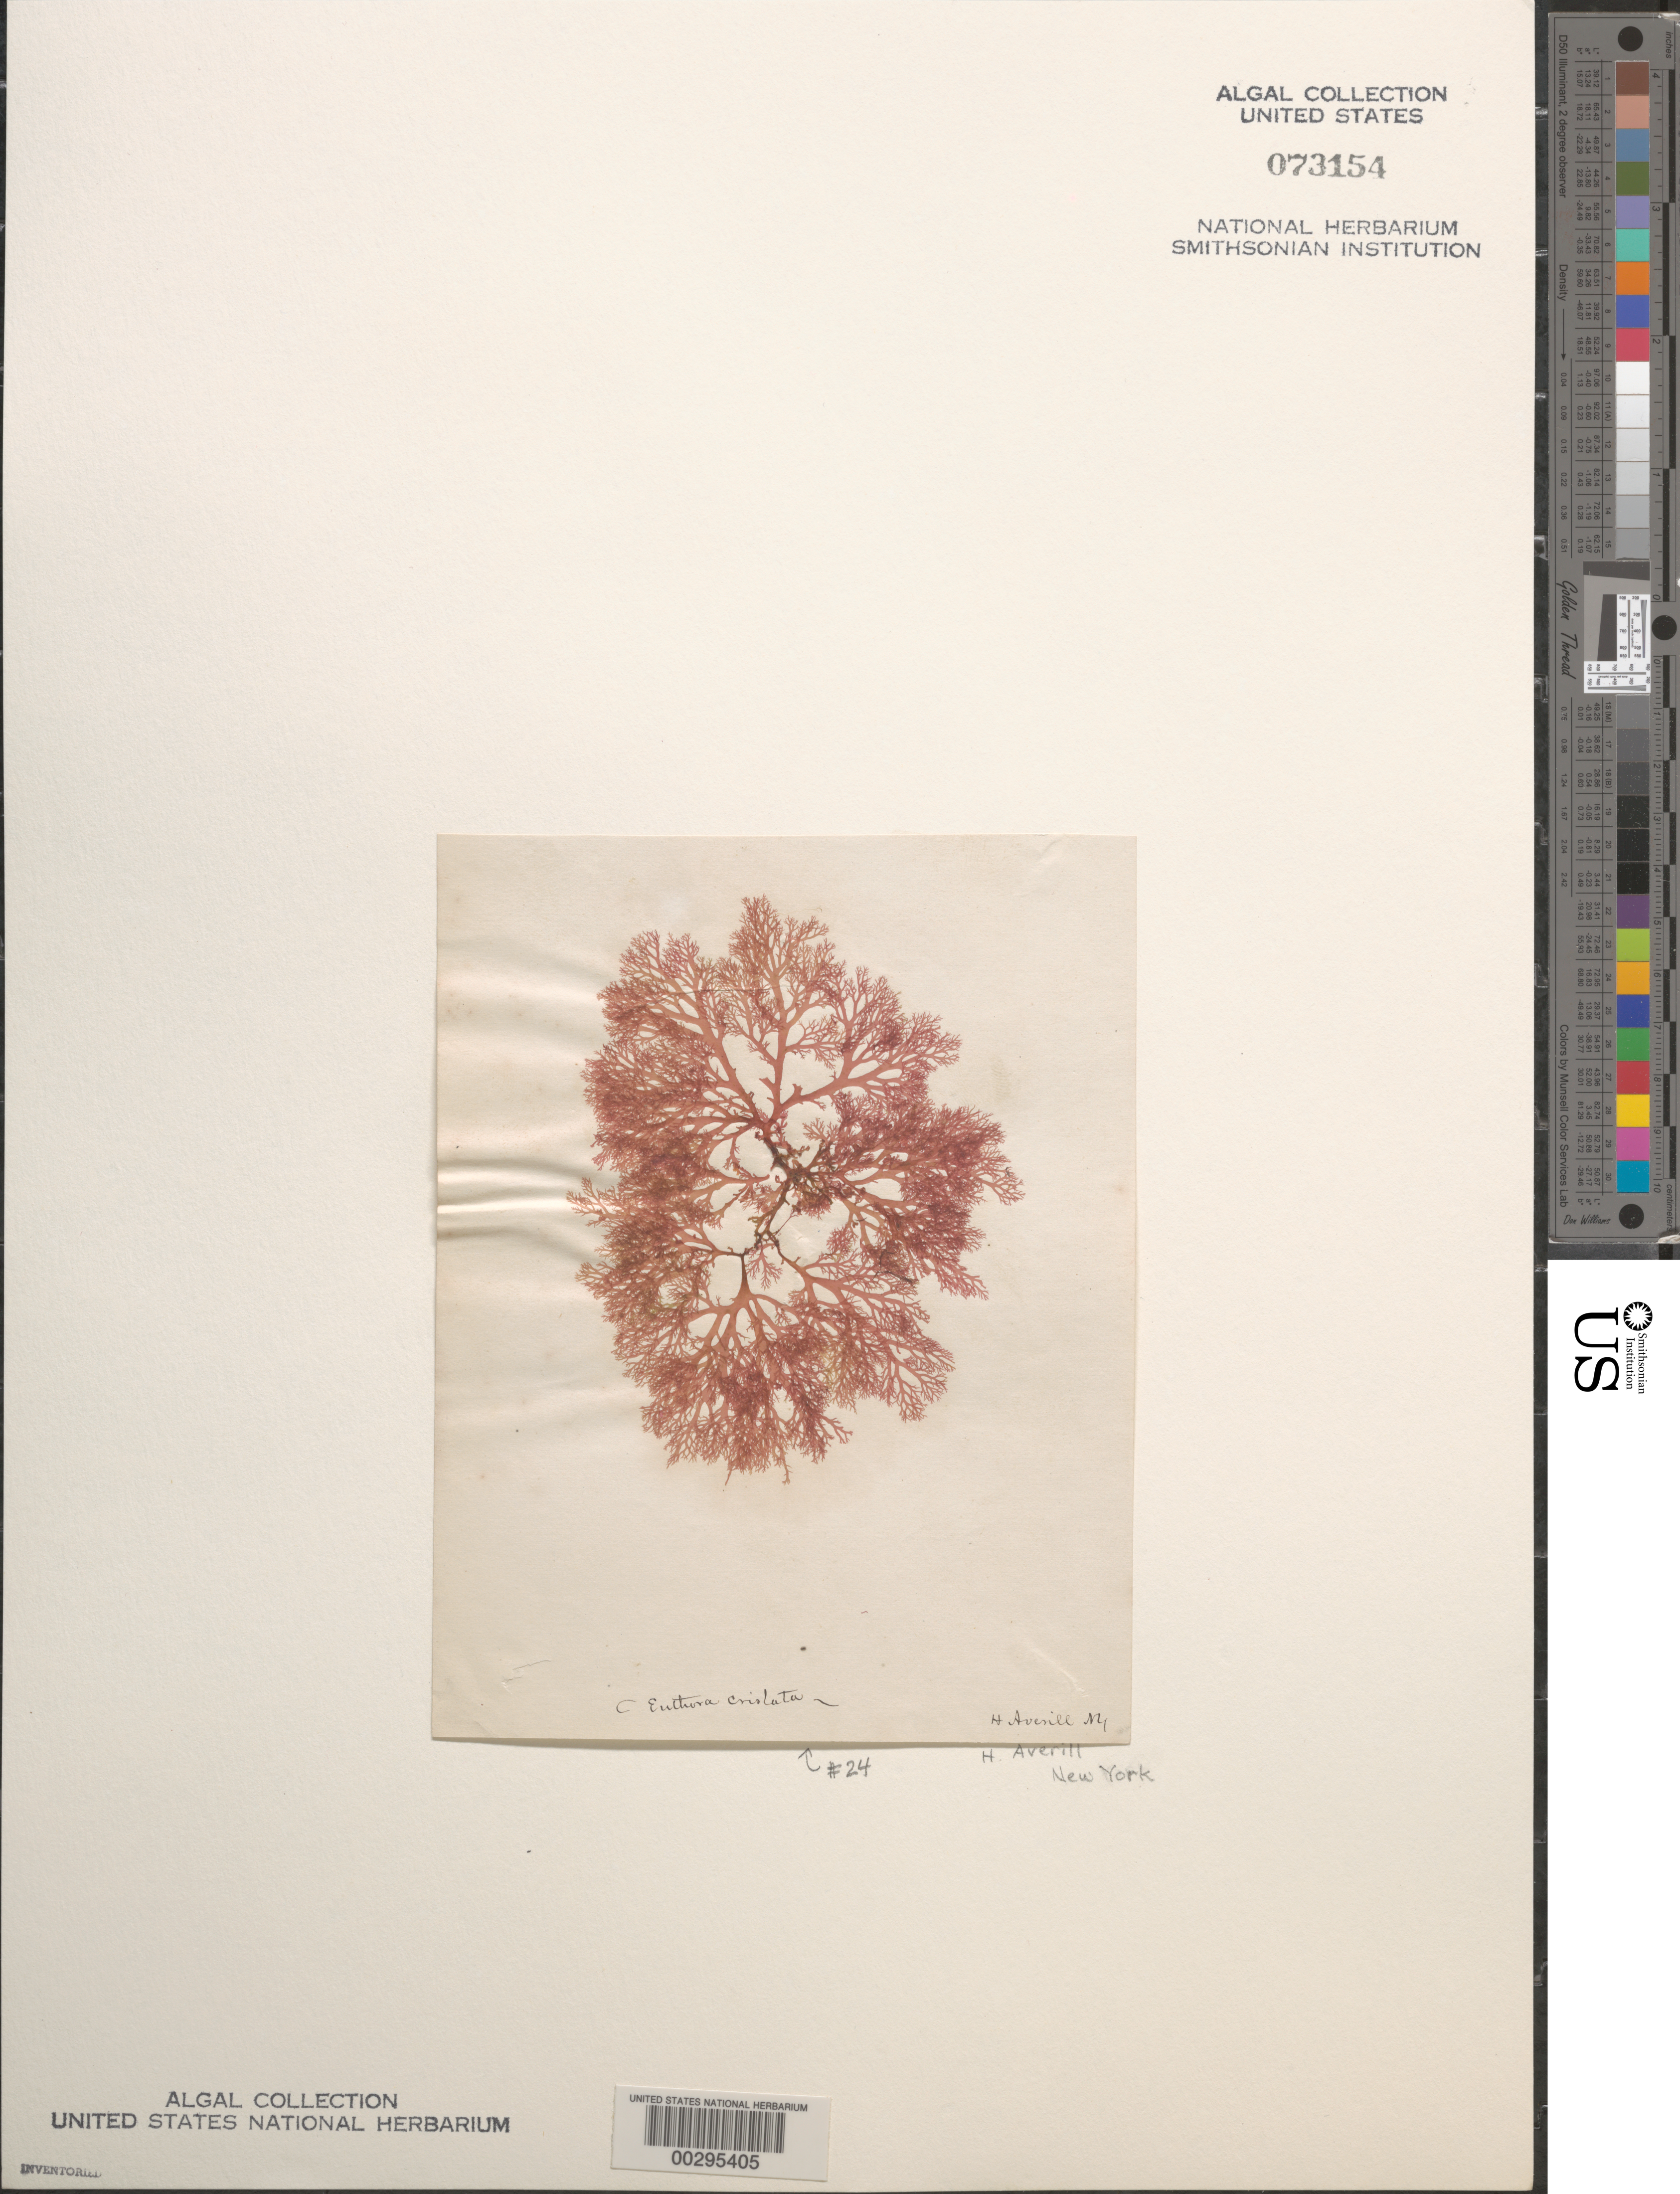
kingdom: Plantae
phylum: Rhodophyta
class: Florideophyceae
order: Gigartinales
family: Kallymeniaceae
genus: Euthora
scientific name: Euthora cristata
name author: (C. Agardh) J. Agardh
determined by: Algae name updating Project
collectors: H. Averill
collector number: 24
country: United States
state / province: New York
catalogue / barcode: US 73154